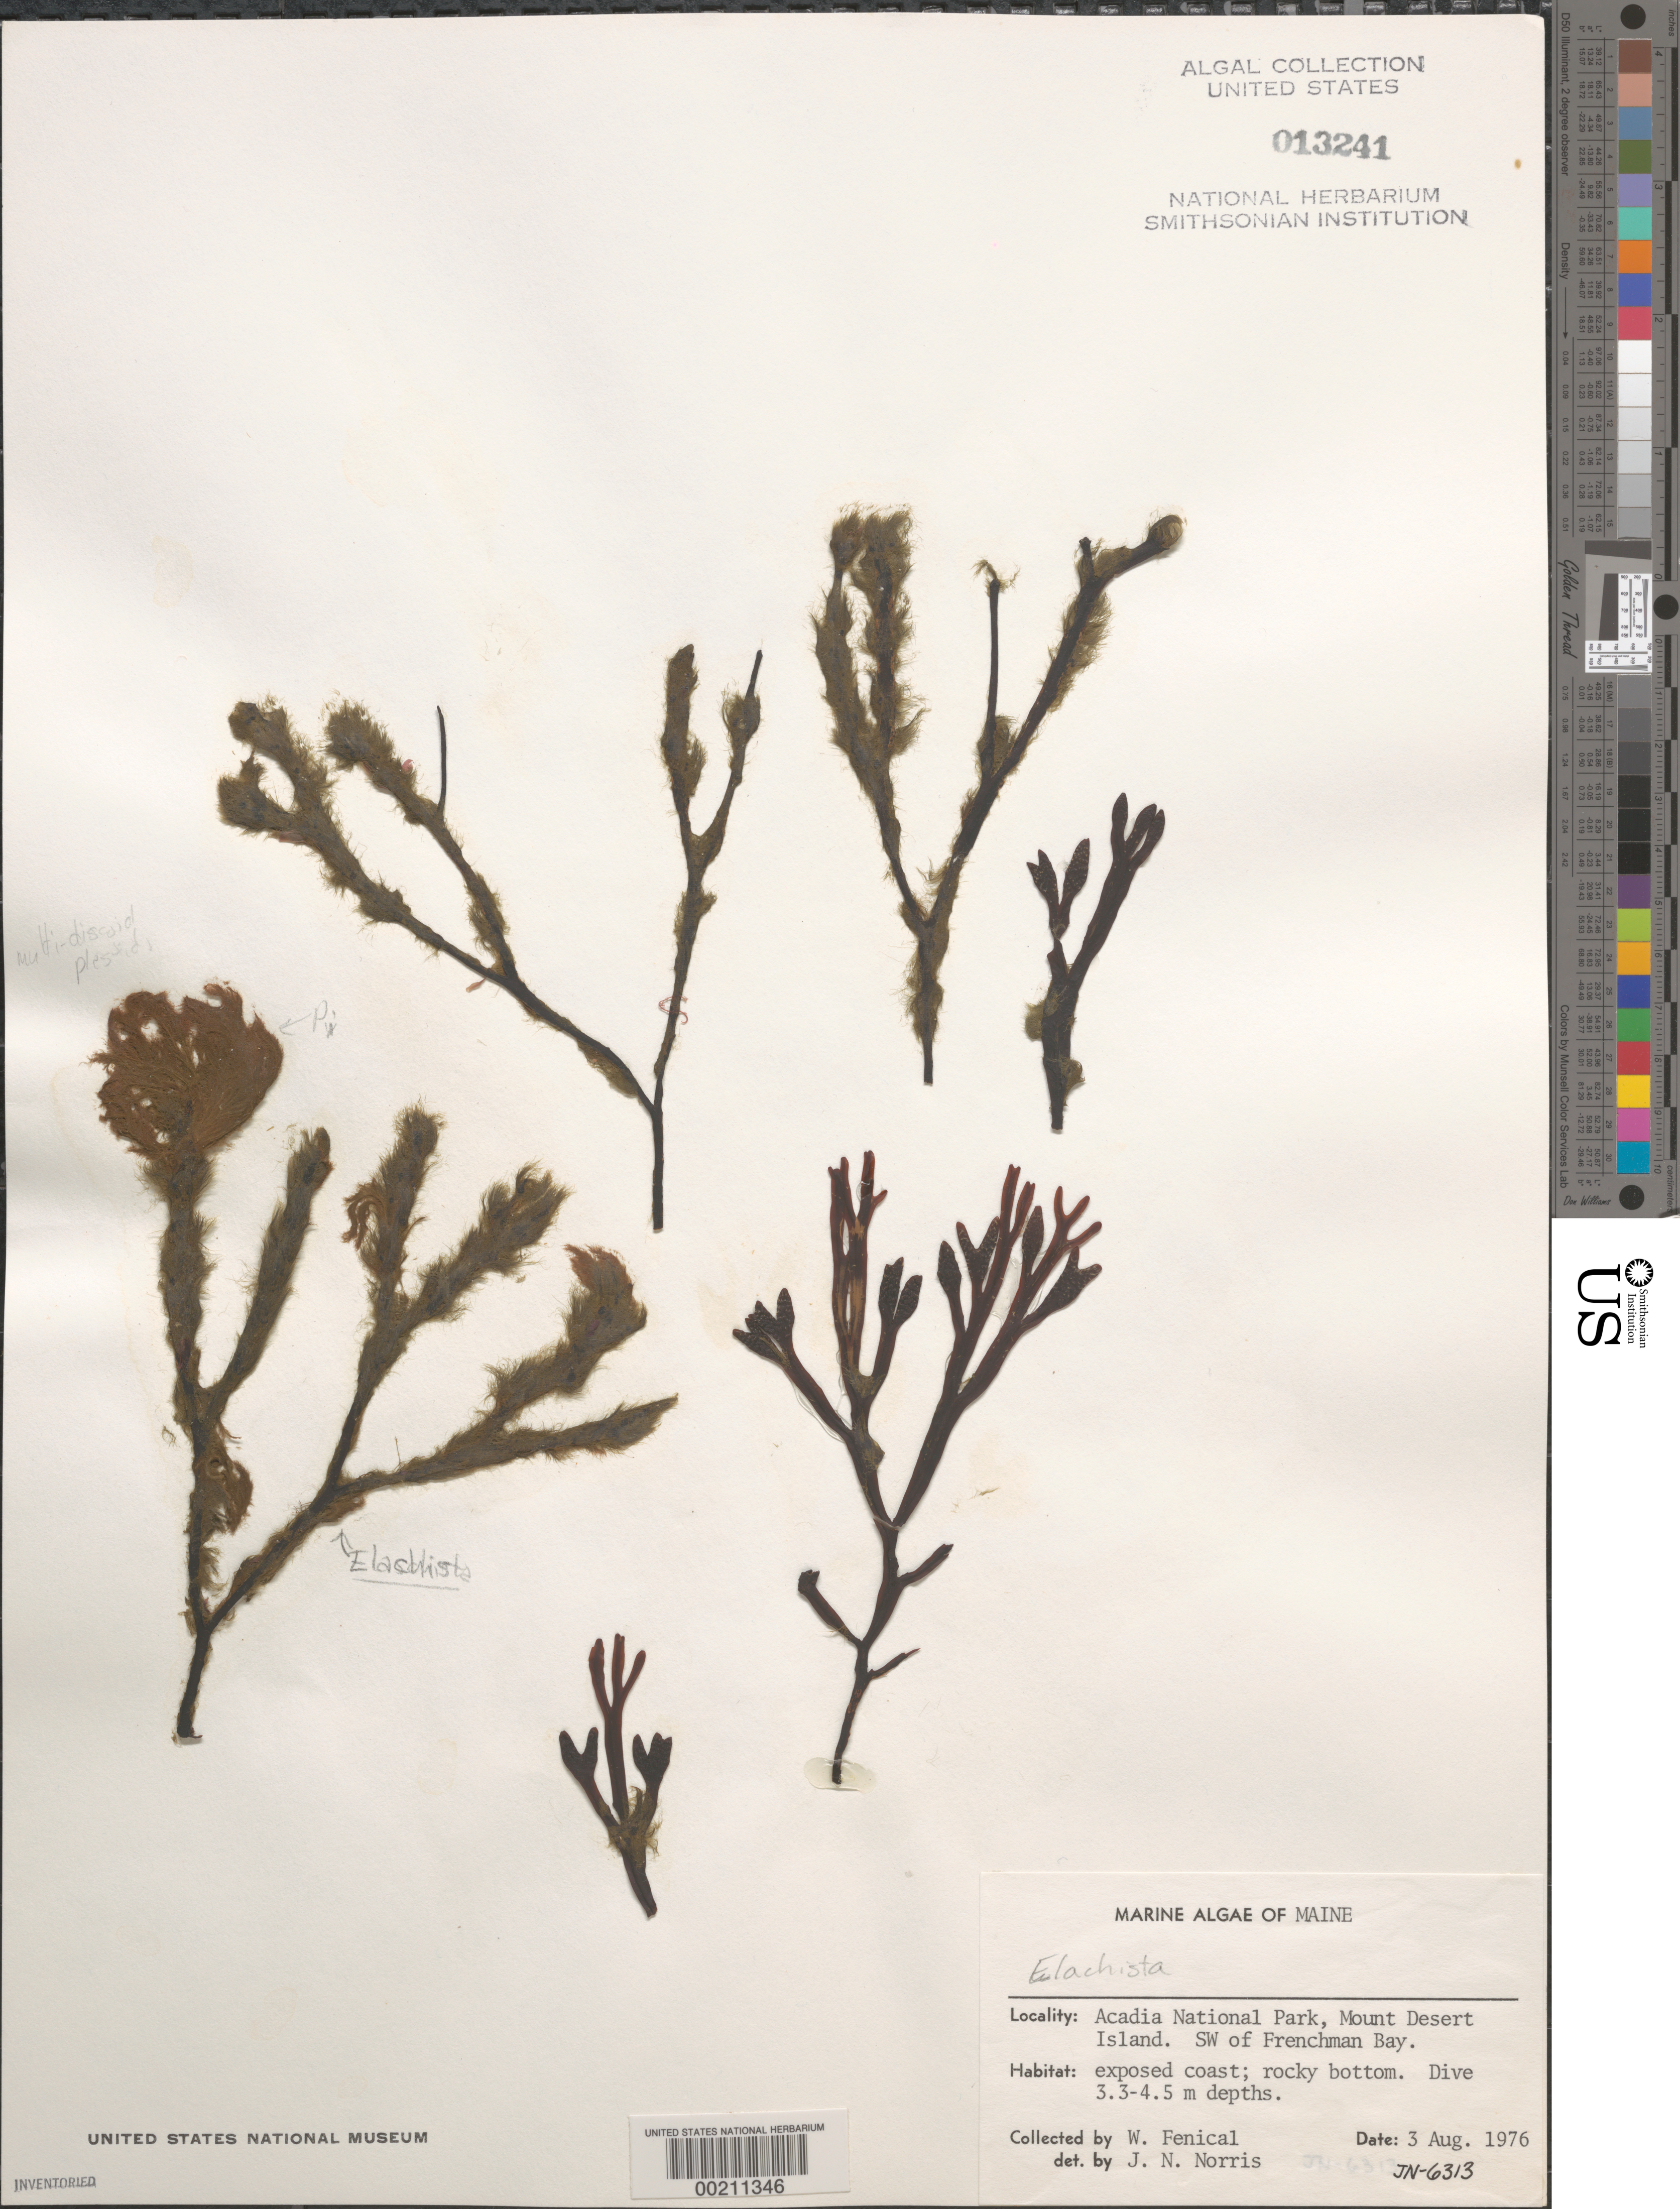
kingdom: Chromista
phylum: Ochrophyta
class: Phaeophyceae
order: Ectocarpales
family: Chordariaceae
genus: Elachista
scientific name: Elachista sp.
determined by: Norris, James N.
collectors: W. Fenical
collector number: Jn-6313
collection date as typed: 03 Aug 1976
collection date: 1976-08-03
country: United States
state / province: Maine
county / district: Hancock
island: Mount Desert Island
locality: Acadia National Park, southwest of Frenchman Bay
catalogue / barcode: US 13241